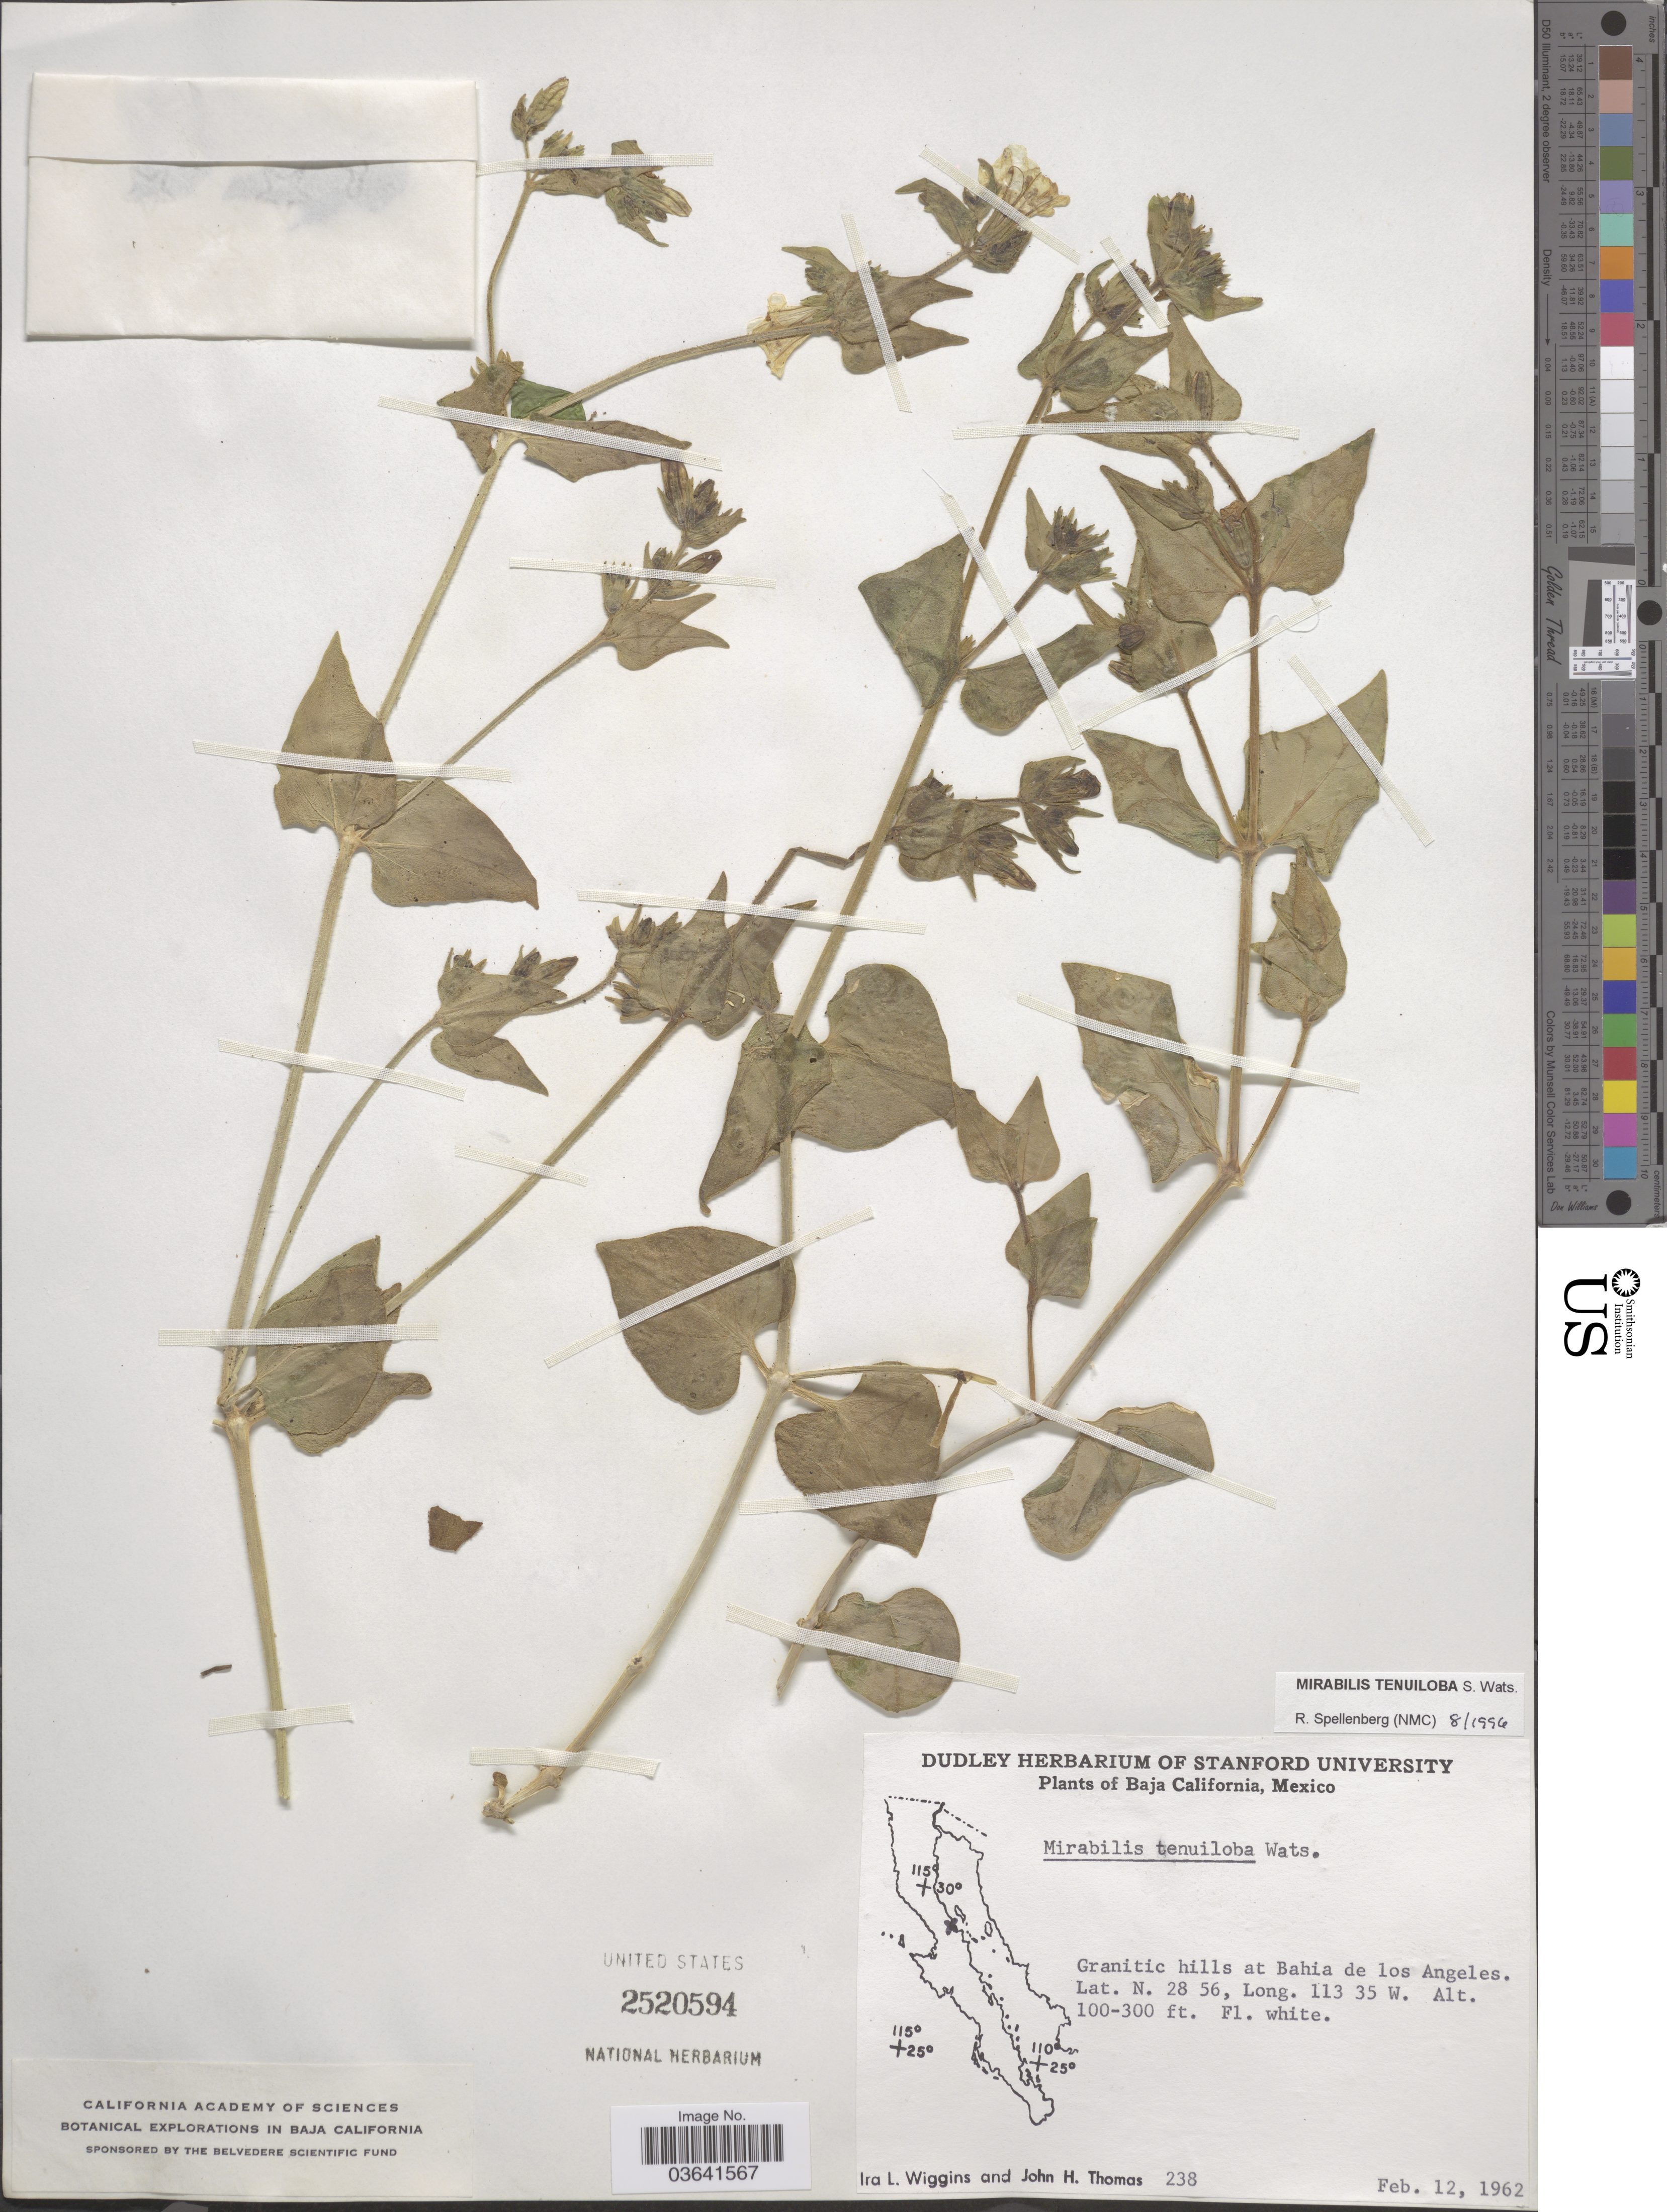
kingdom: Plantae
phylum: Tracheophyta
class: Magnoliopsida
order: Caryophyllales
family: Nyctaginaceae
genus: Mirabilis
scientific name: Mirabilis tenuiloba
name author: S. Watson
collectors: I. L. Wiggins & J. H. Thomas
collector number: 238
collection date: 1962-02-12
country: Mexico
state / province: Baja California Norte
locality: Granitic hills at Bahia de Los Angeles.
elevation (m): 30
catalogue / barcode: US 2520594